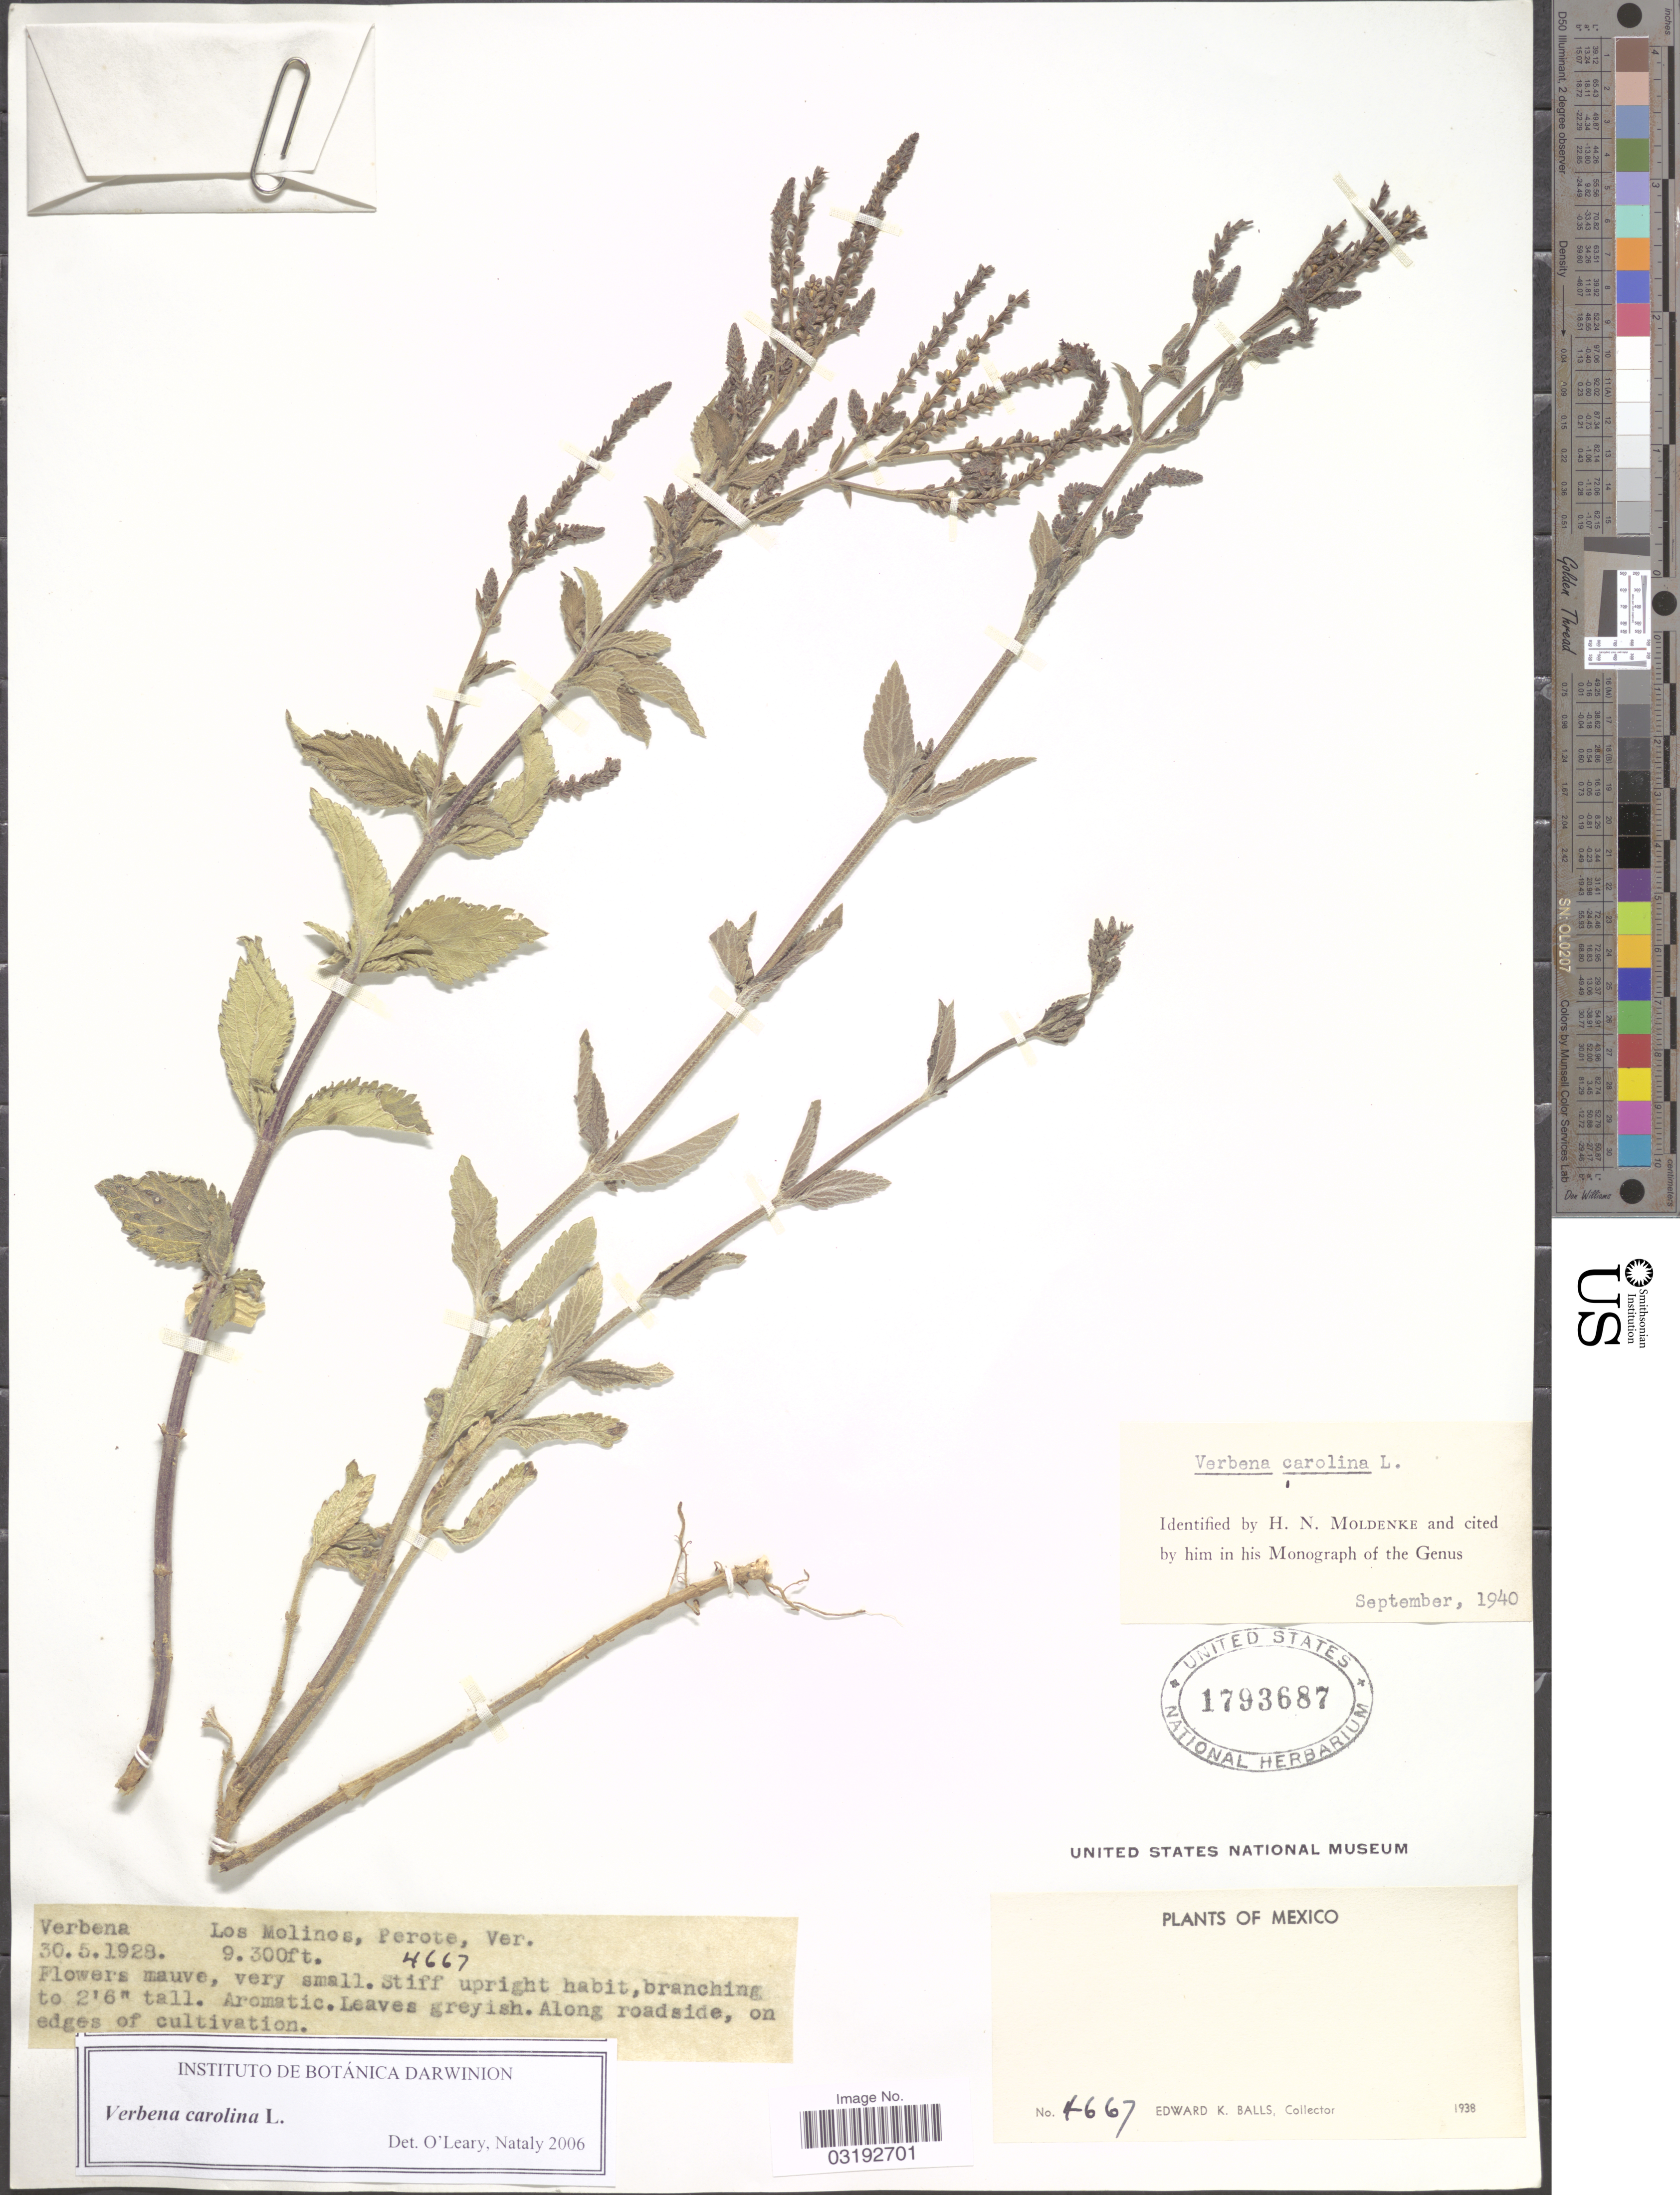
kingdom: Plantae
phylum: Tracheophyta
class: Magnoliopsida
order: Lamiales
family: Verbenaceae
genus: Verbena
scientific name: Verbena carolina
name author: L.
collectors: E. K. Balls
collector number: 4667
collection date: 1928-05-30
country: Mexico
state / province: Veracruz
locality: Los Molinos, Perote.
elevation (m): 2835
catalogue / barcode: US 1793687